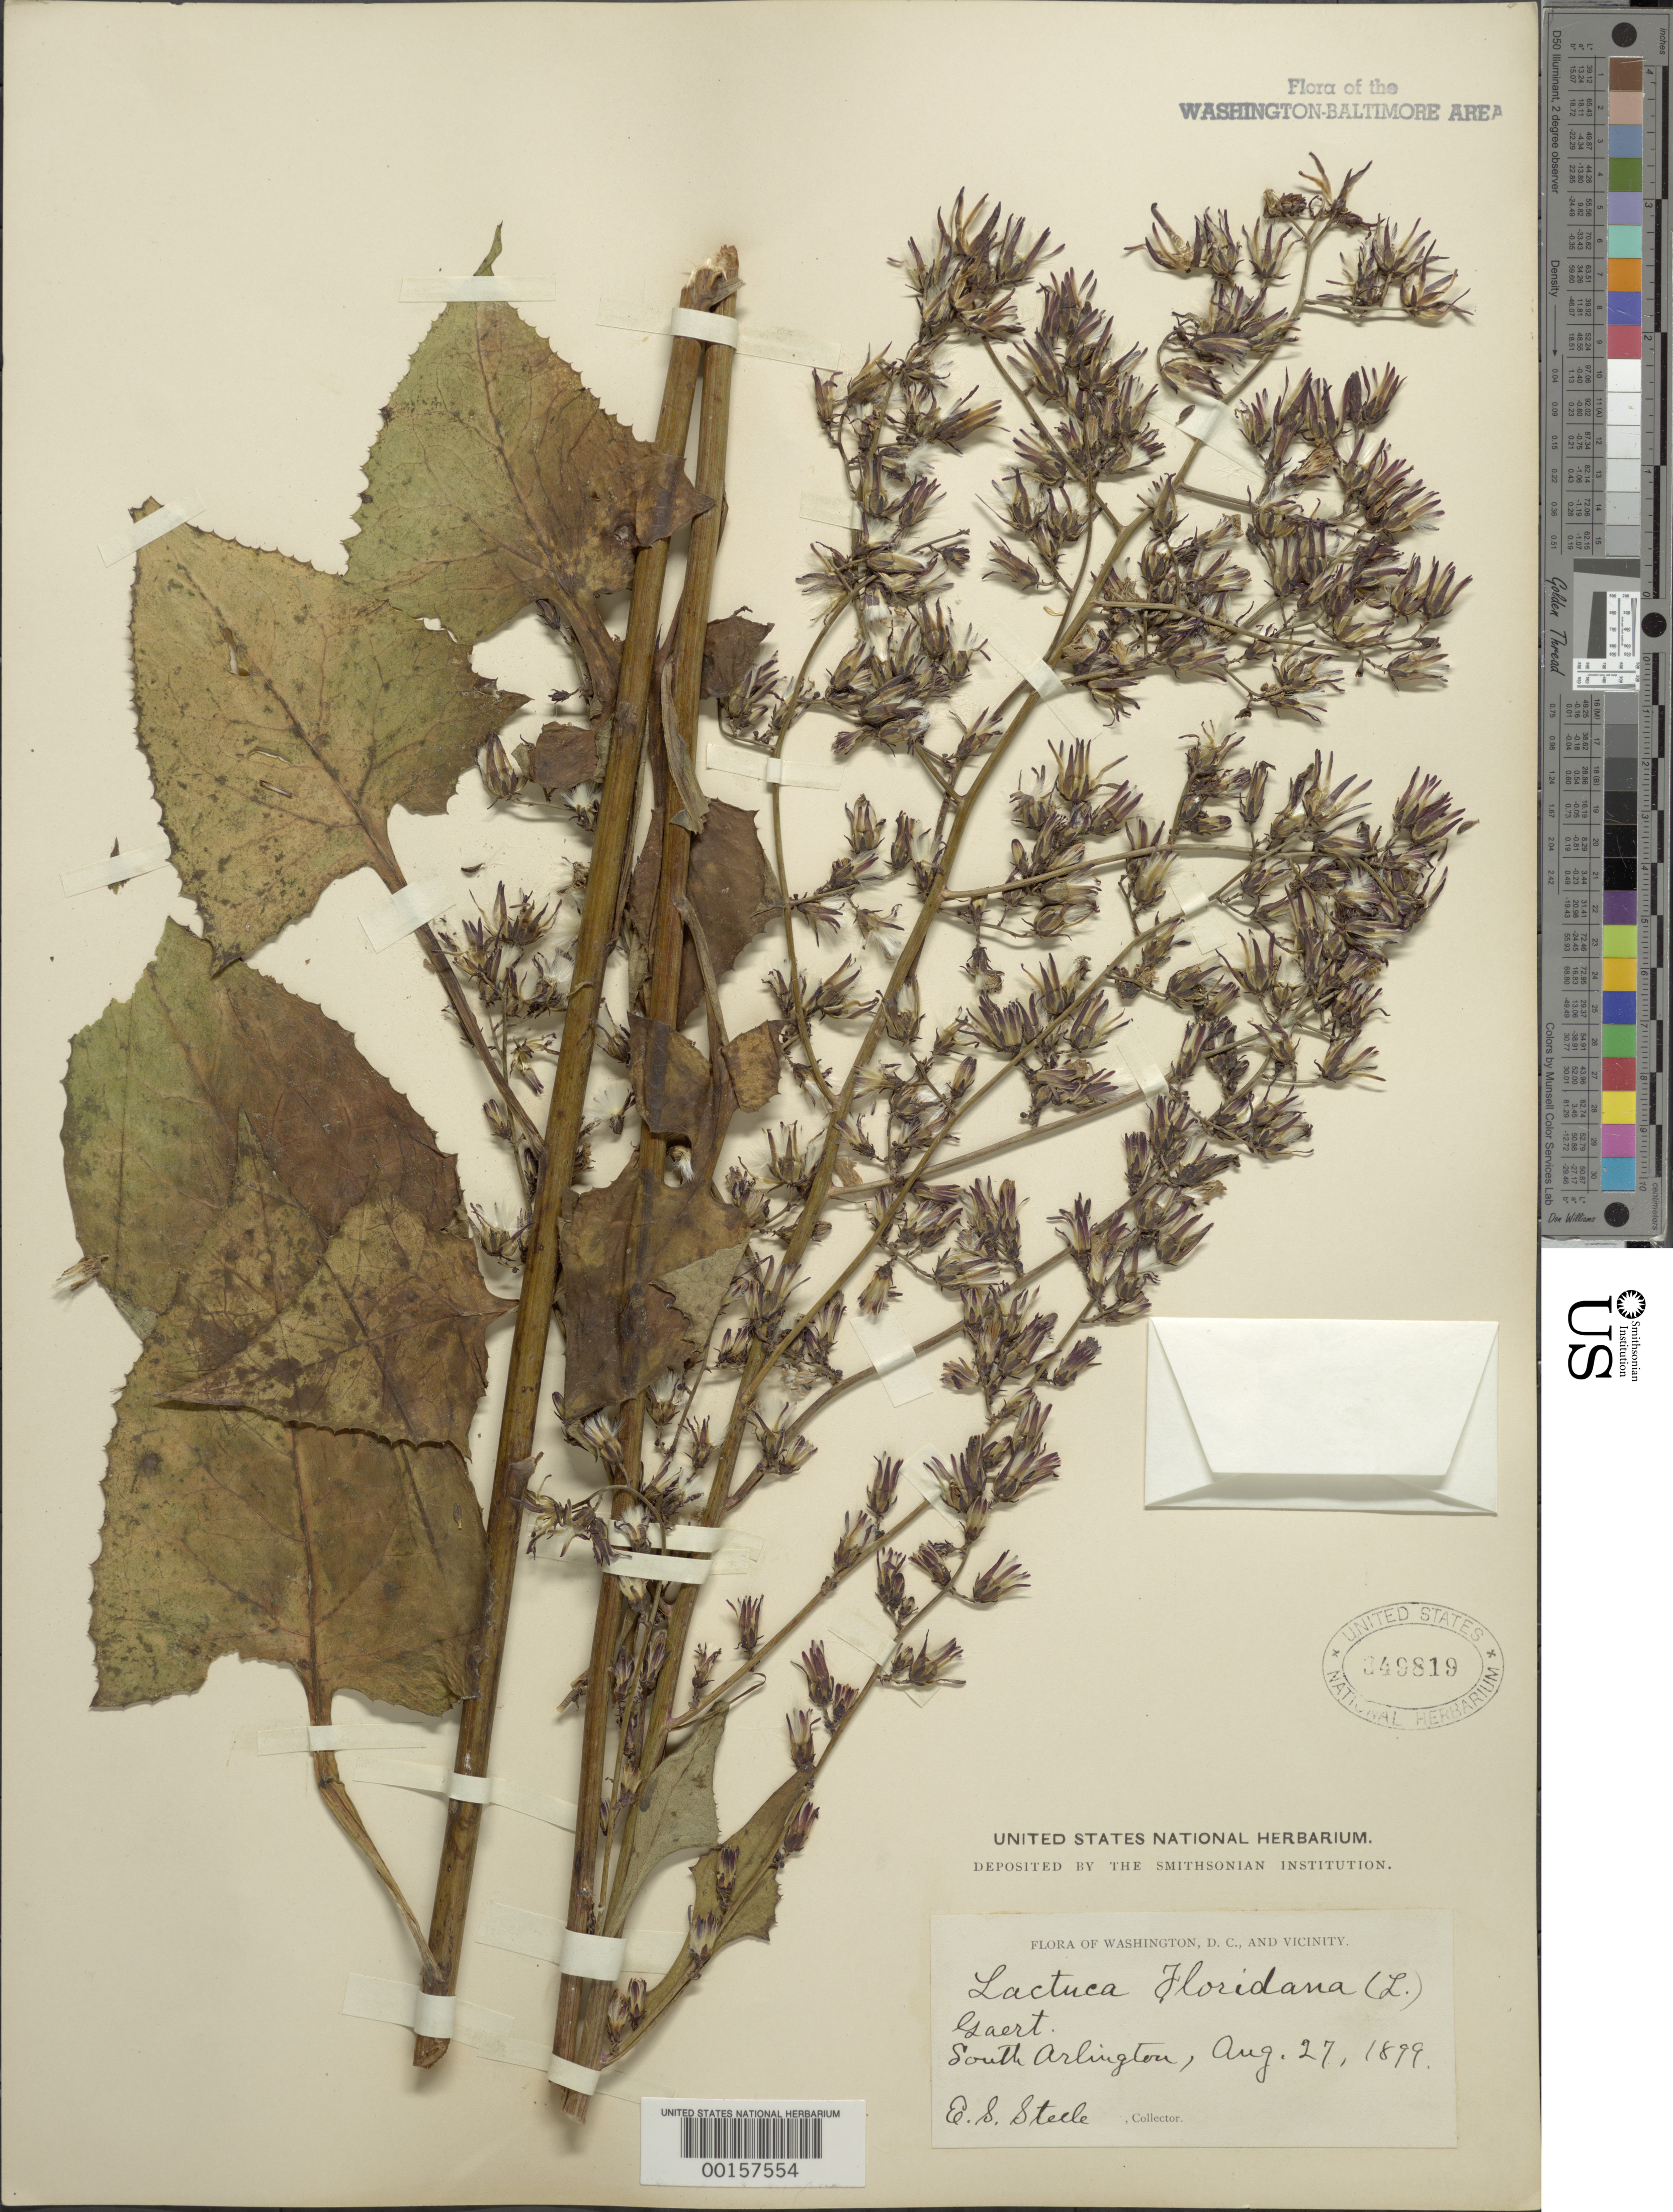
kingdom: Plantae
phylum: Tracheophyta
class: Magnoliopsida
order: Asterales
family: Asteraceae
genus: Lactuca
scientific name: Lactuca floridana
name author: (L.) Gaertn.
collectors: E. Steele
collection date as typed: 27 Aug 1899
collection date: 1899-08-27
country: United States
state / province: Virginia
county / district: Arlington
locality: South Arlington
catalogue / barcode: US 349819